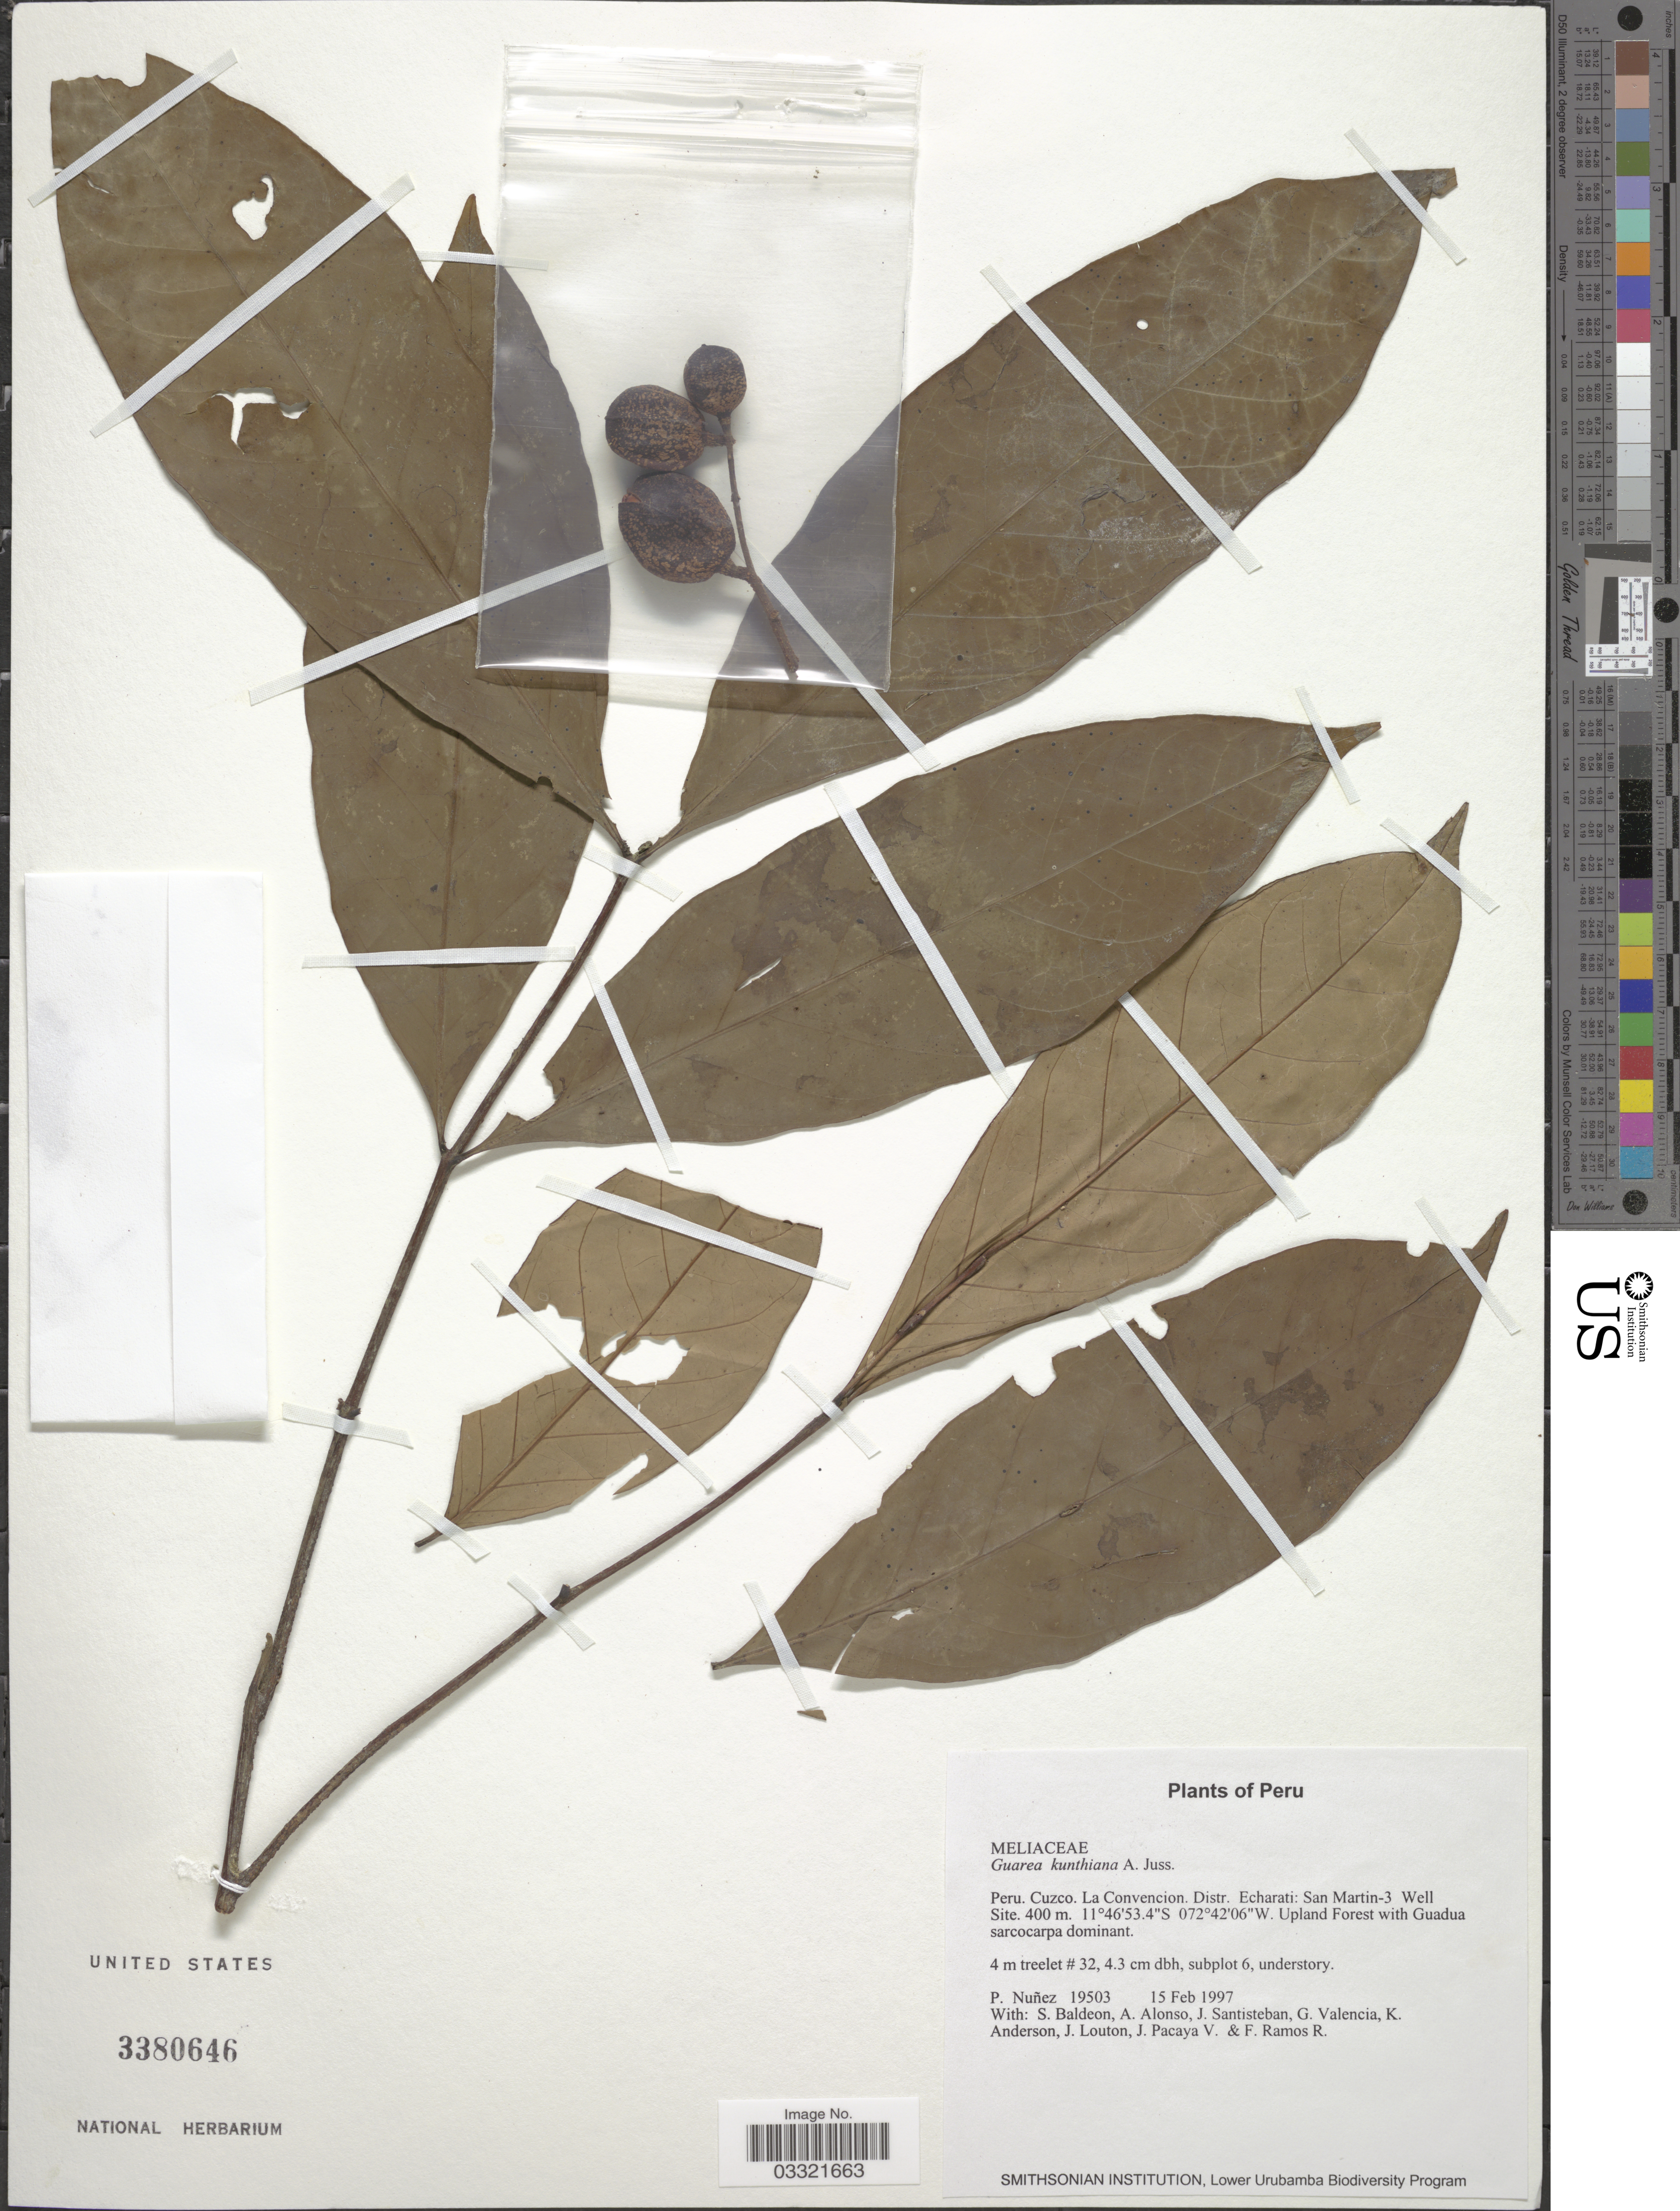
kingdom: Plantae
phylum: Tracheophyta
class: Magnoliopsida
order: Sapindales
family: Meliaceae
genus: Guarea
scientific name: Guarea kunthiana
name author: A. Juss.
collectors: P. Nuñez V., S. Baldeon, A. Alonso, J. Santisteban & et al.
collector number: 19503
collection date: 1997-02-15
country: Peru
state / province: Cusco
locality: Cuzco. La Convencion. Distr. Echarati: San Martin-3 Well Site.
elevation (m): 400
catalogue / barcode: US 3380646